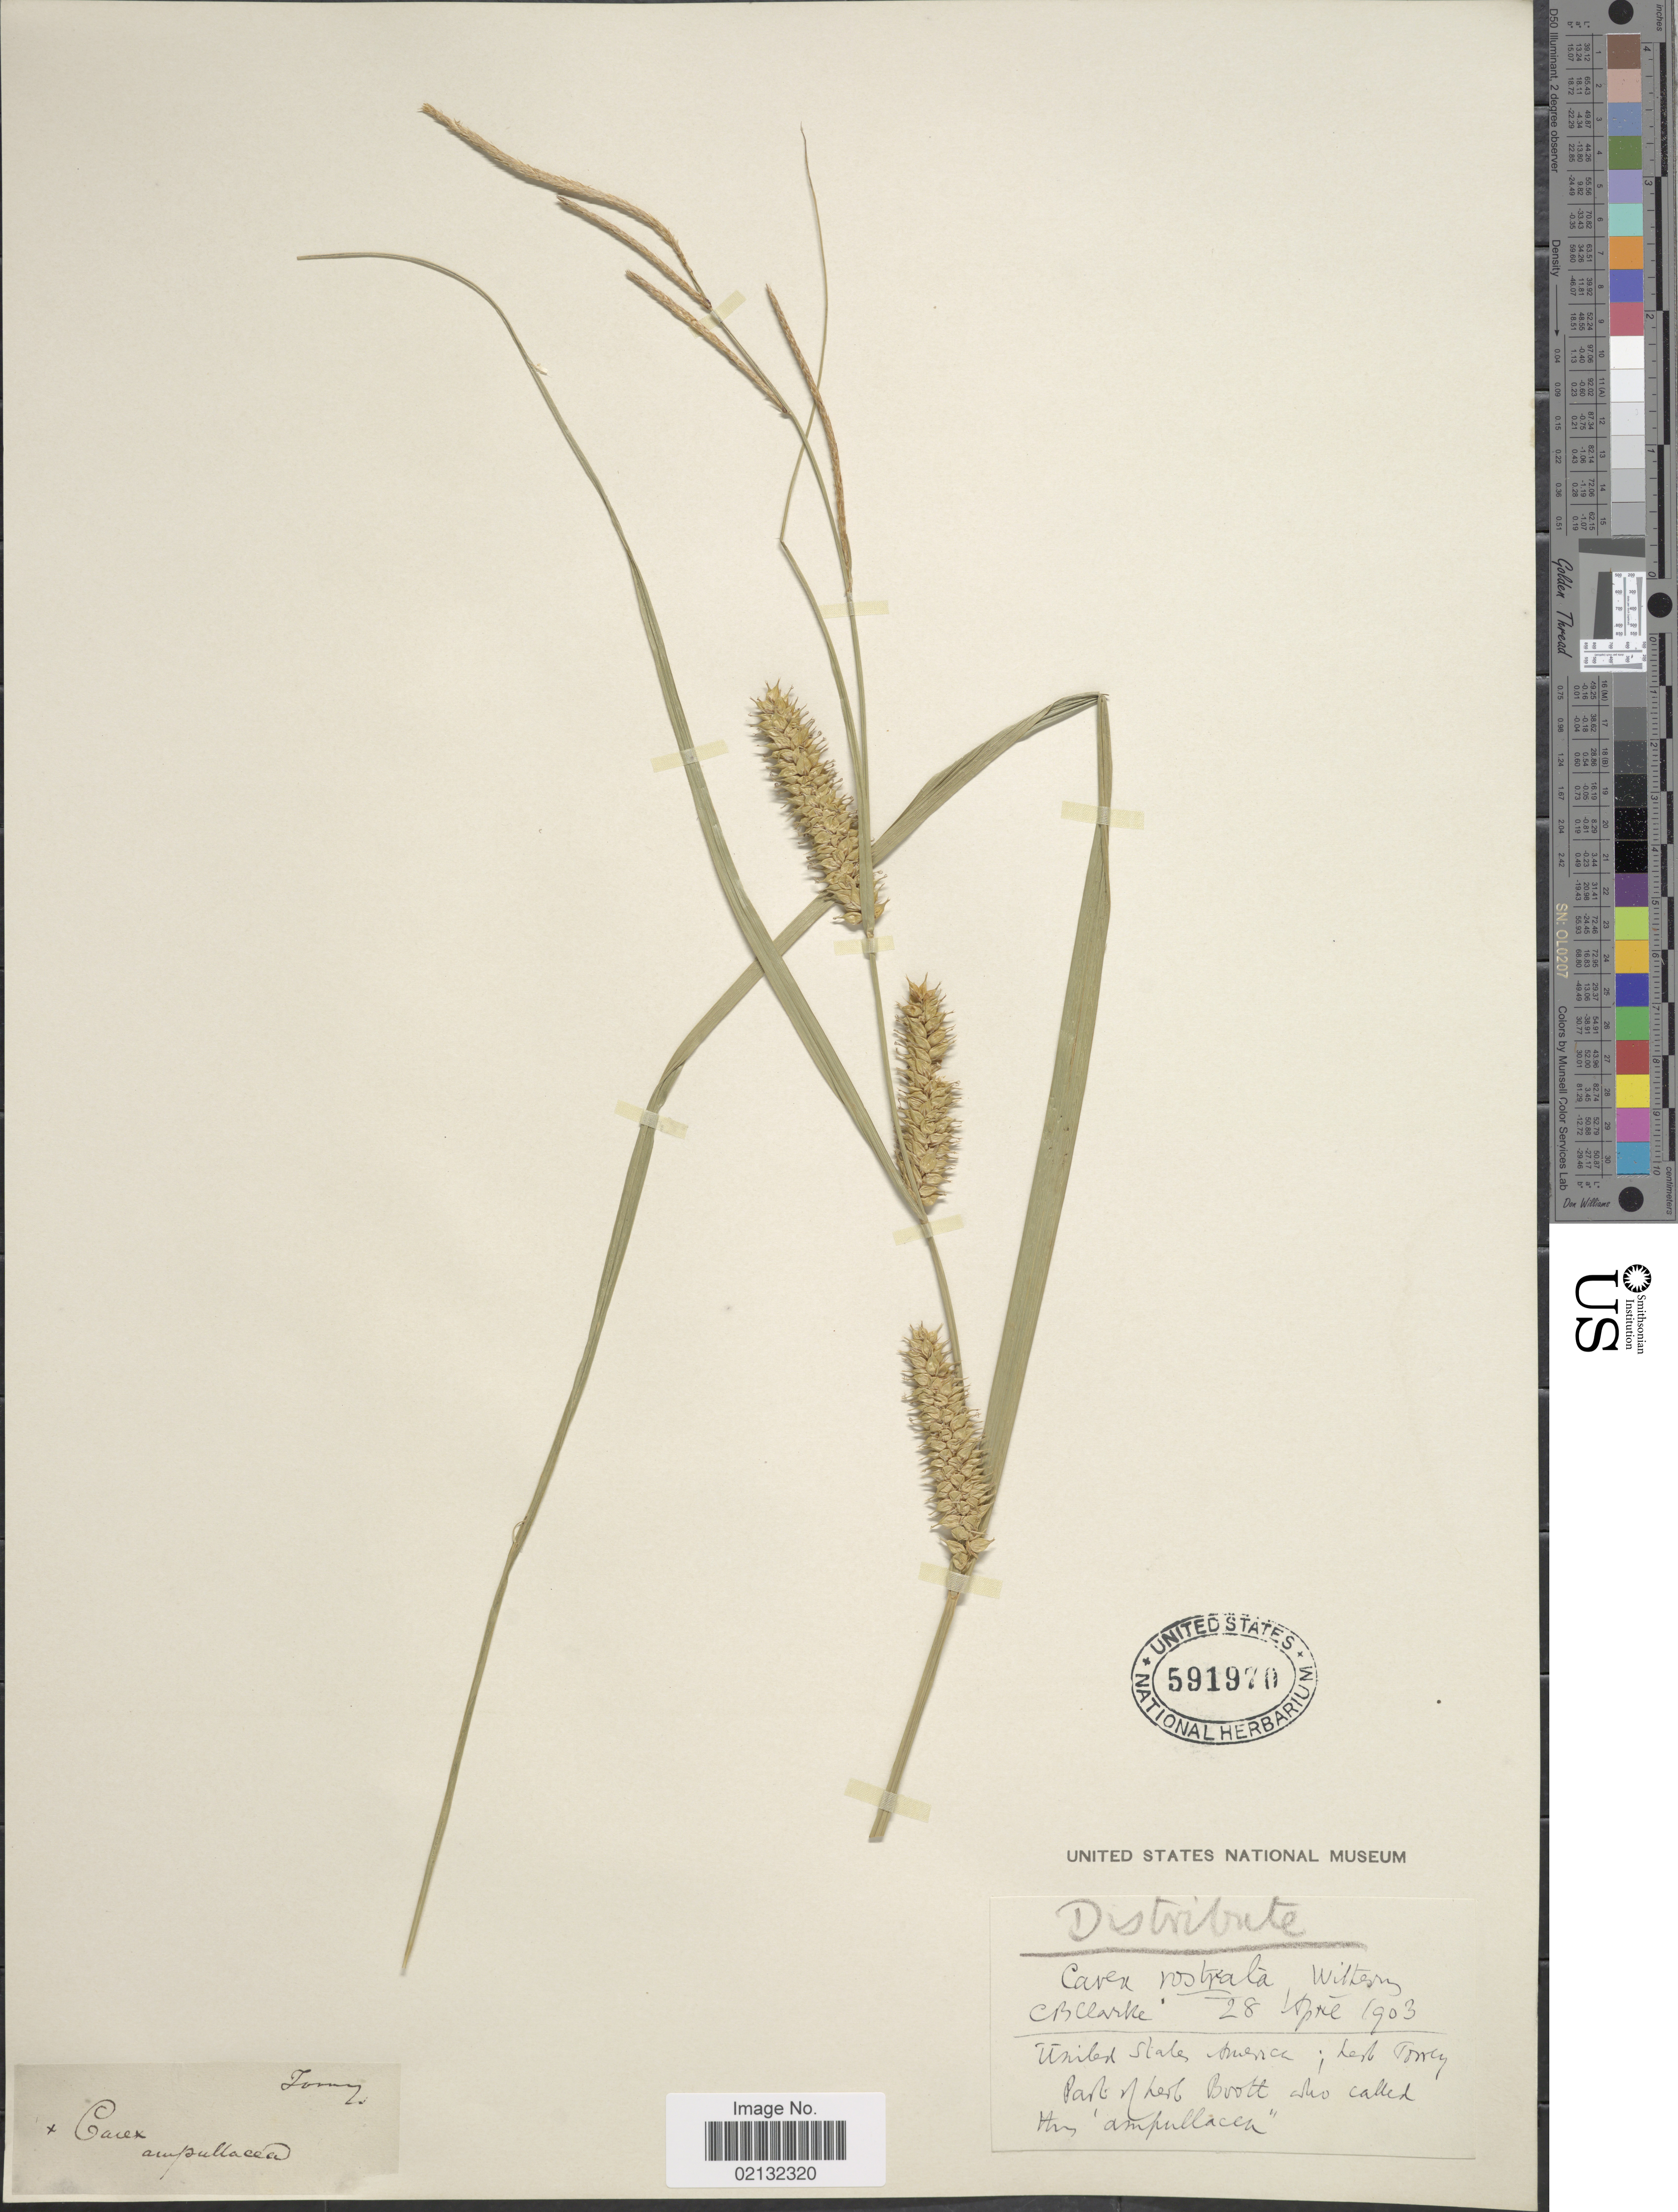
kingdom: Plantae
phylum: Tracheophyta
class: Liliopsida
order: Poales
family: Cyperaceae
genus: Carex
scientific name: Carex rostrata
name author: Stokes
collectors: J. Torrey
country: United States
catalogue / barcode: US 591970